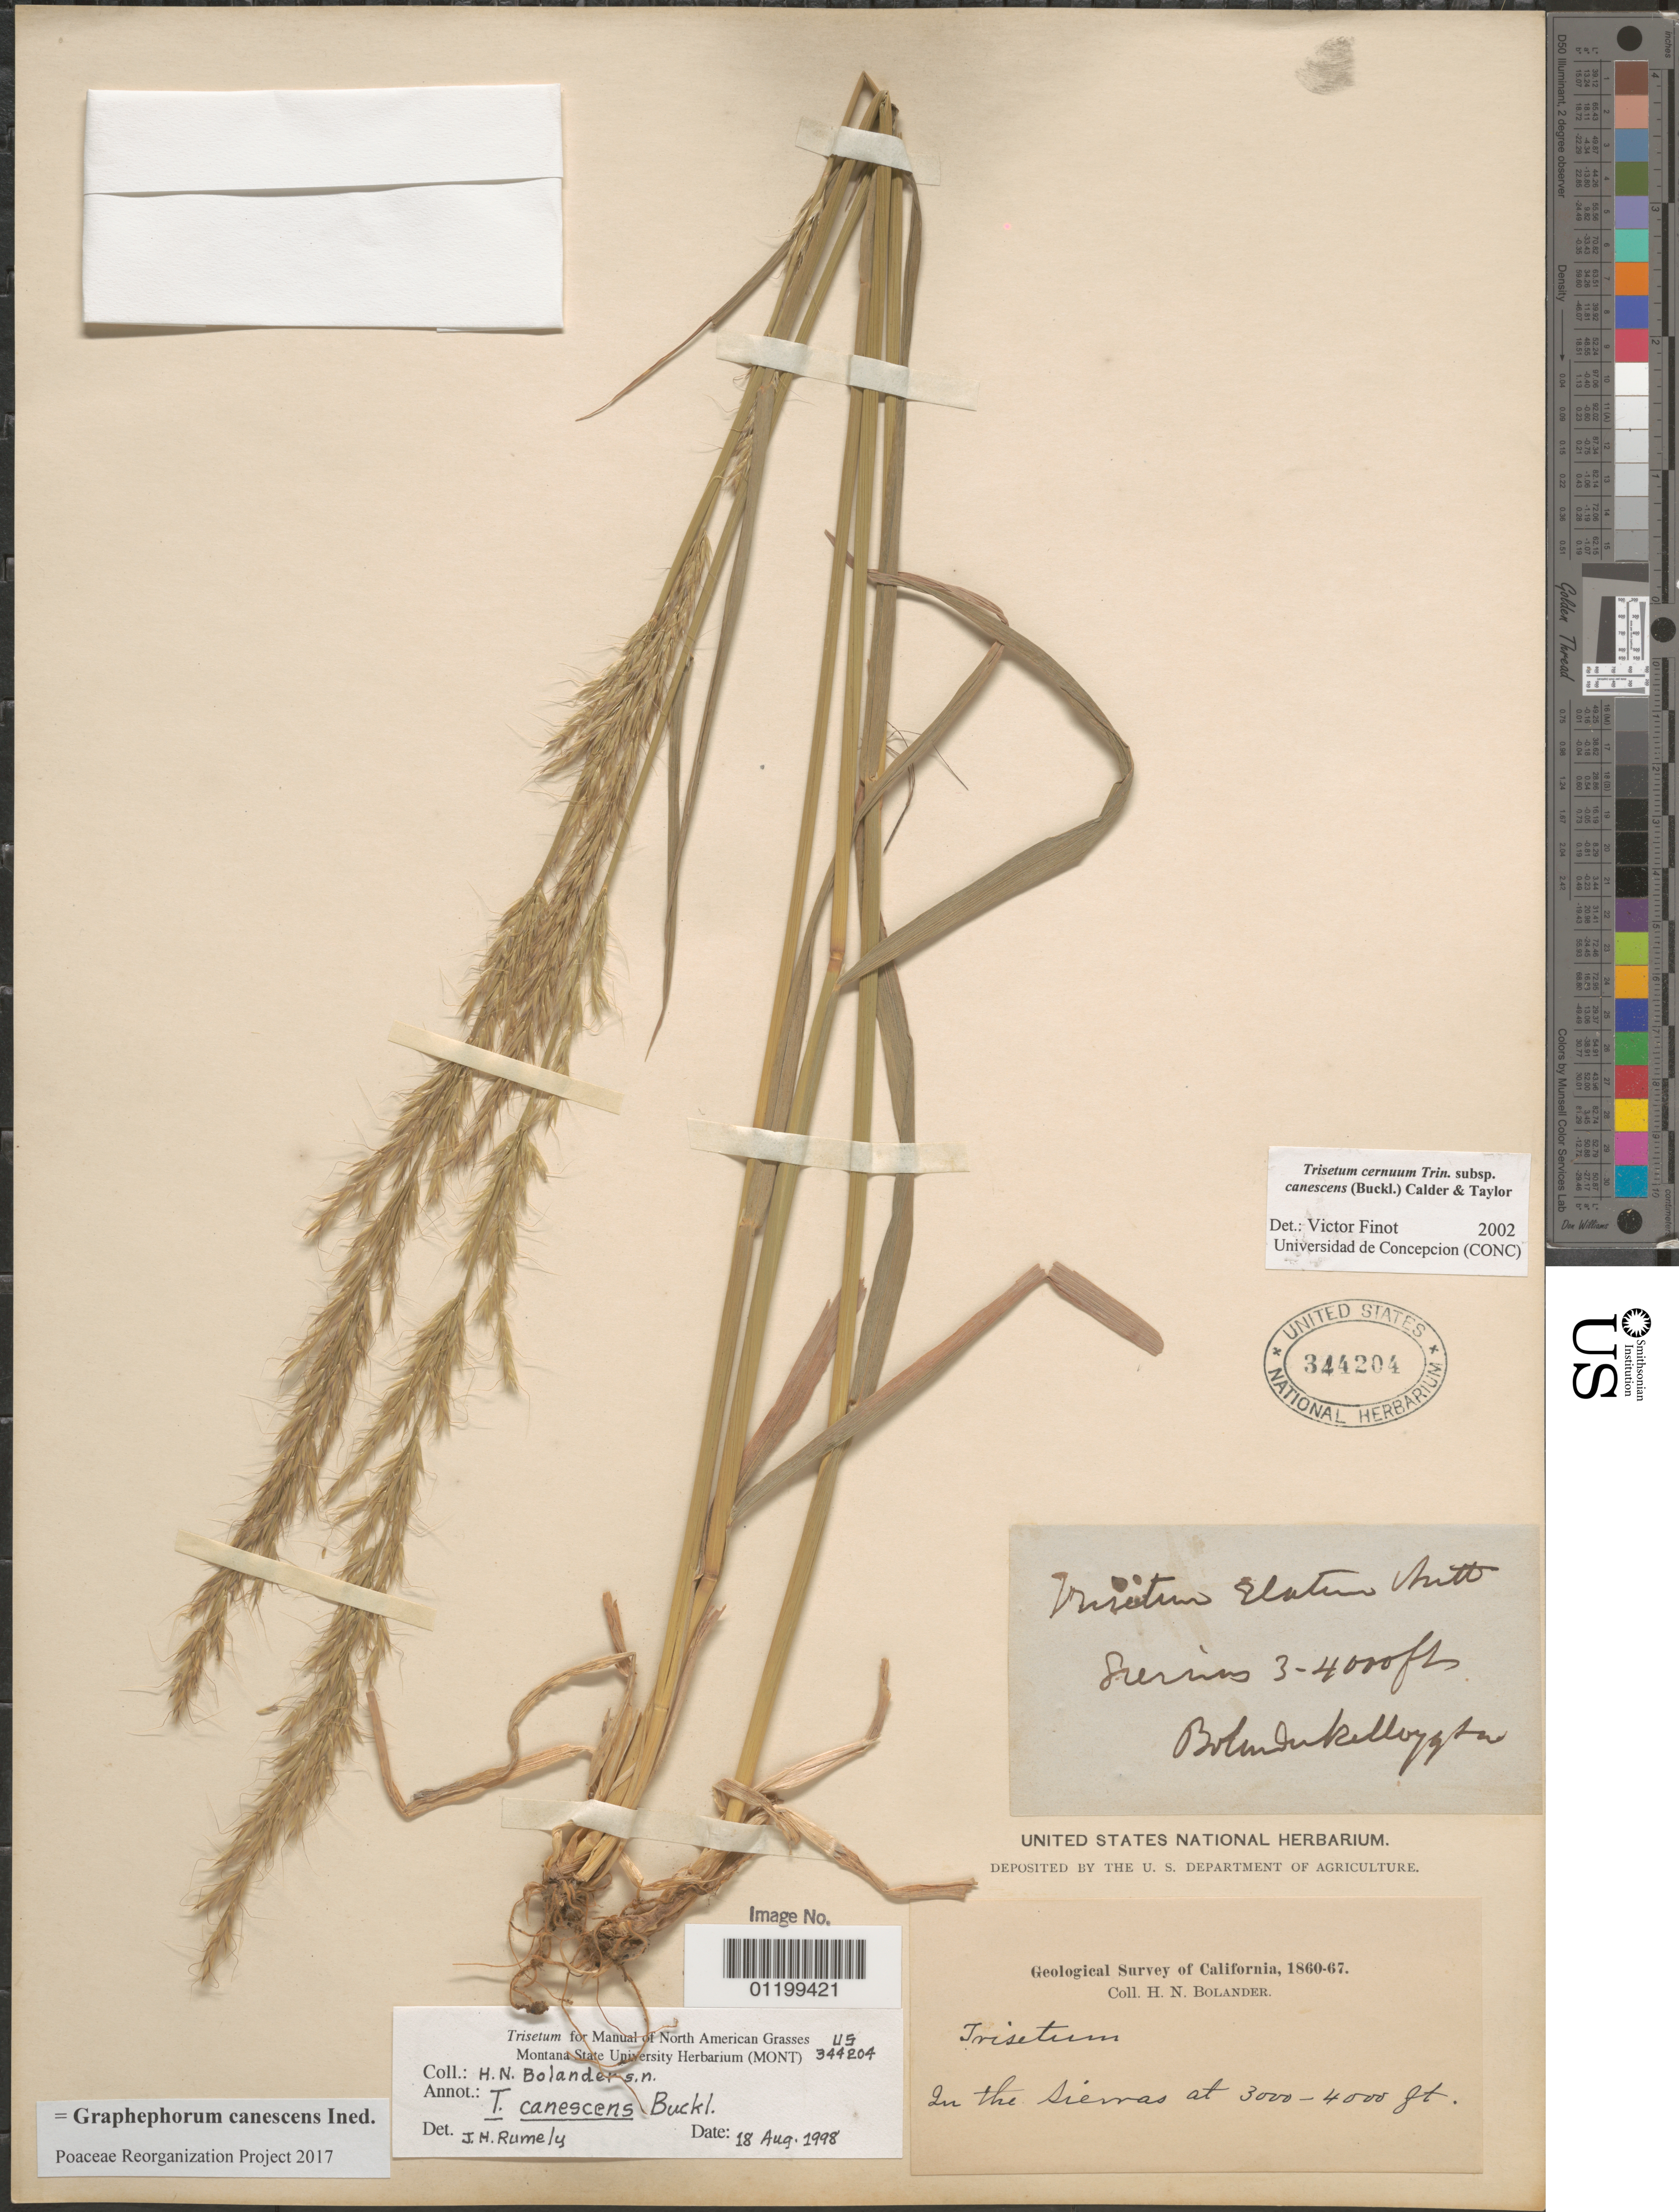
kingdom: Plantae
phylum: Tracheophyta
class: Liliopsida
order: Poales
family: Poaceae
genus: Graphephorum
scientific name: Graphephorum canescens ined.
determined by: Poaceae Reorganization Project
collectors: H. Bolander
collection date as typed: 1860 to -- --- 1867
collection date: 1860/1867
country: United States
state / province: California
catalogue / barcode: US 344204